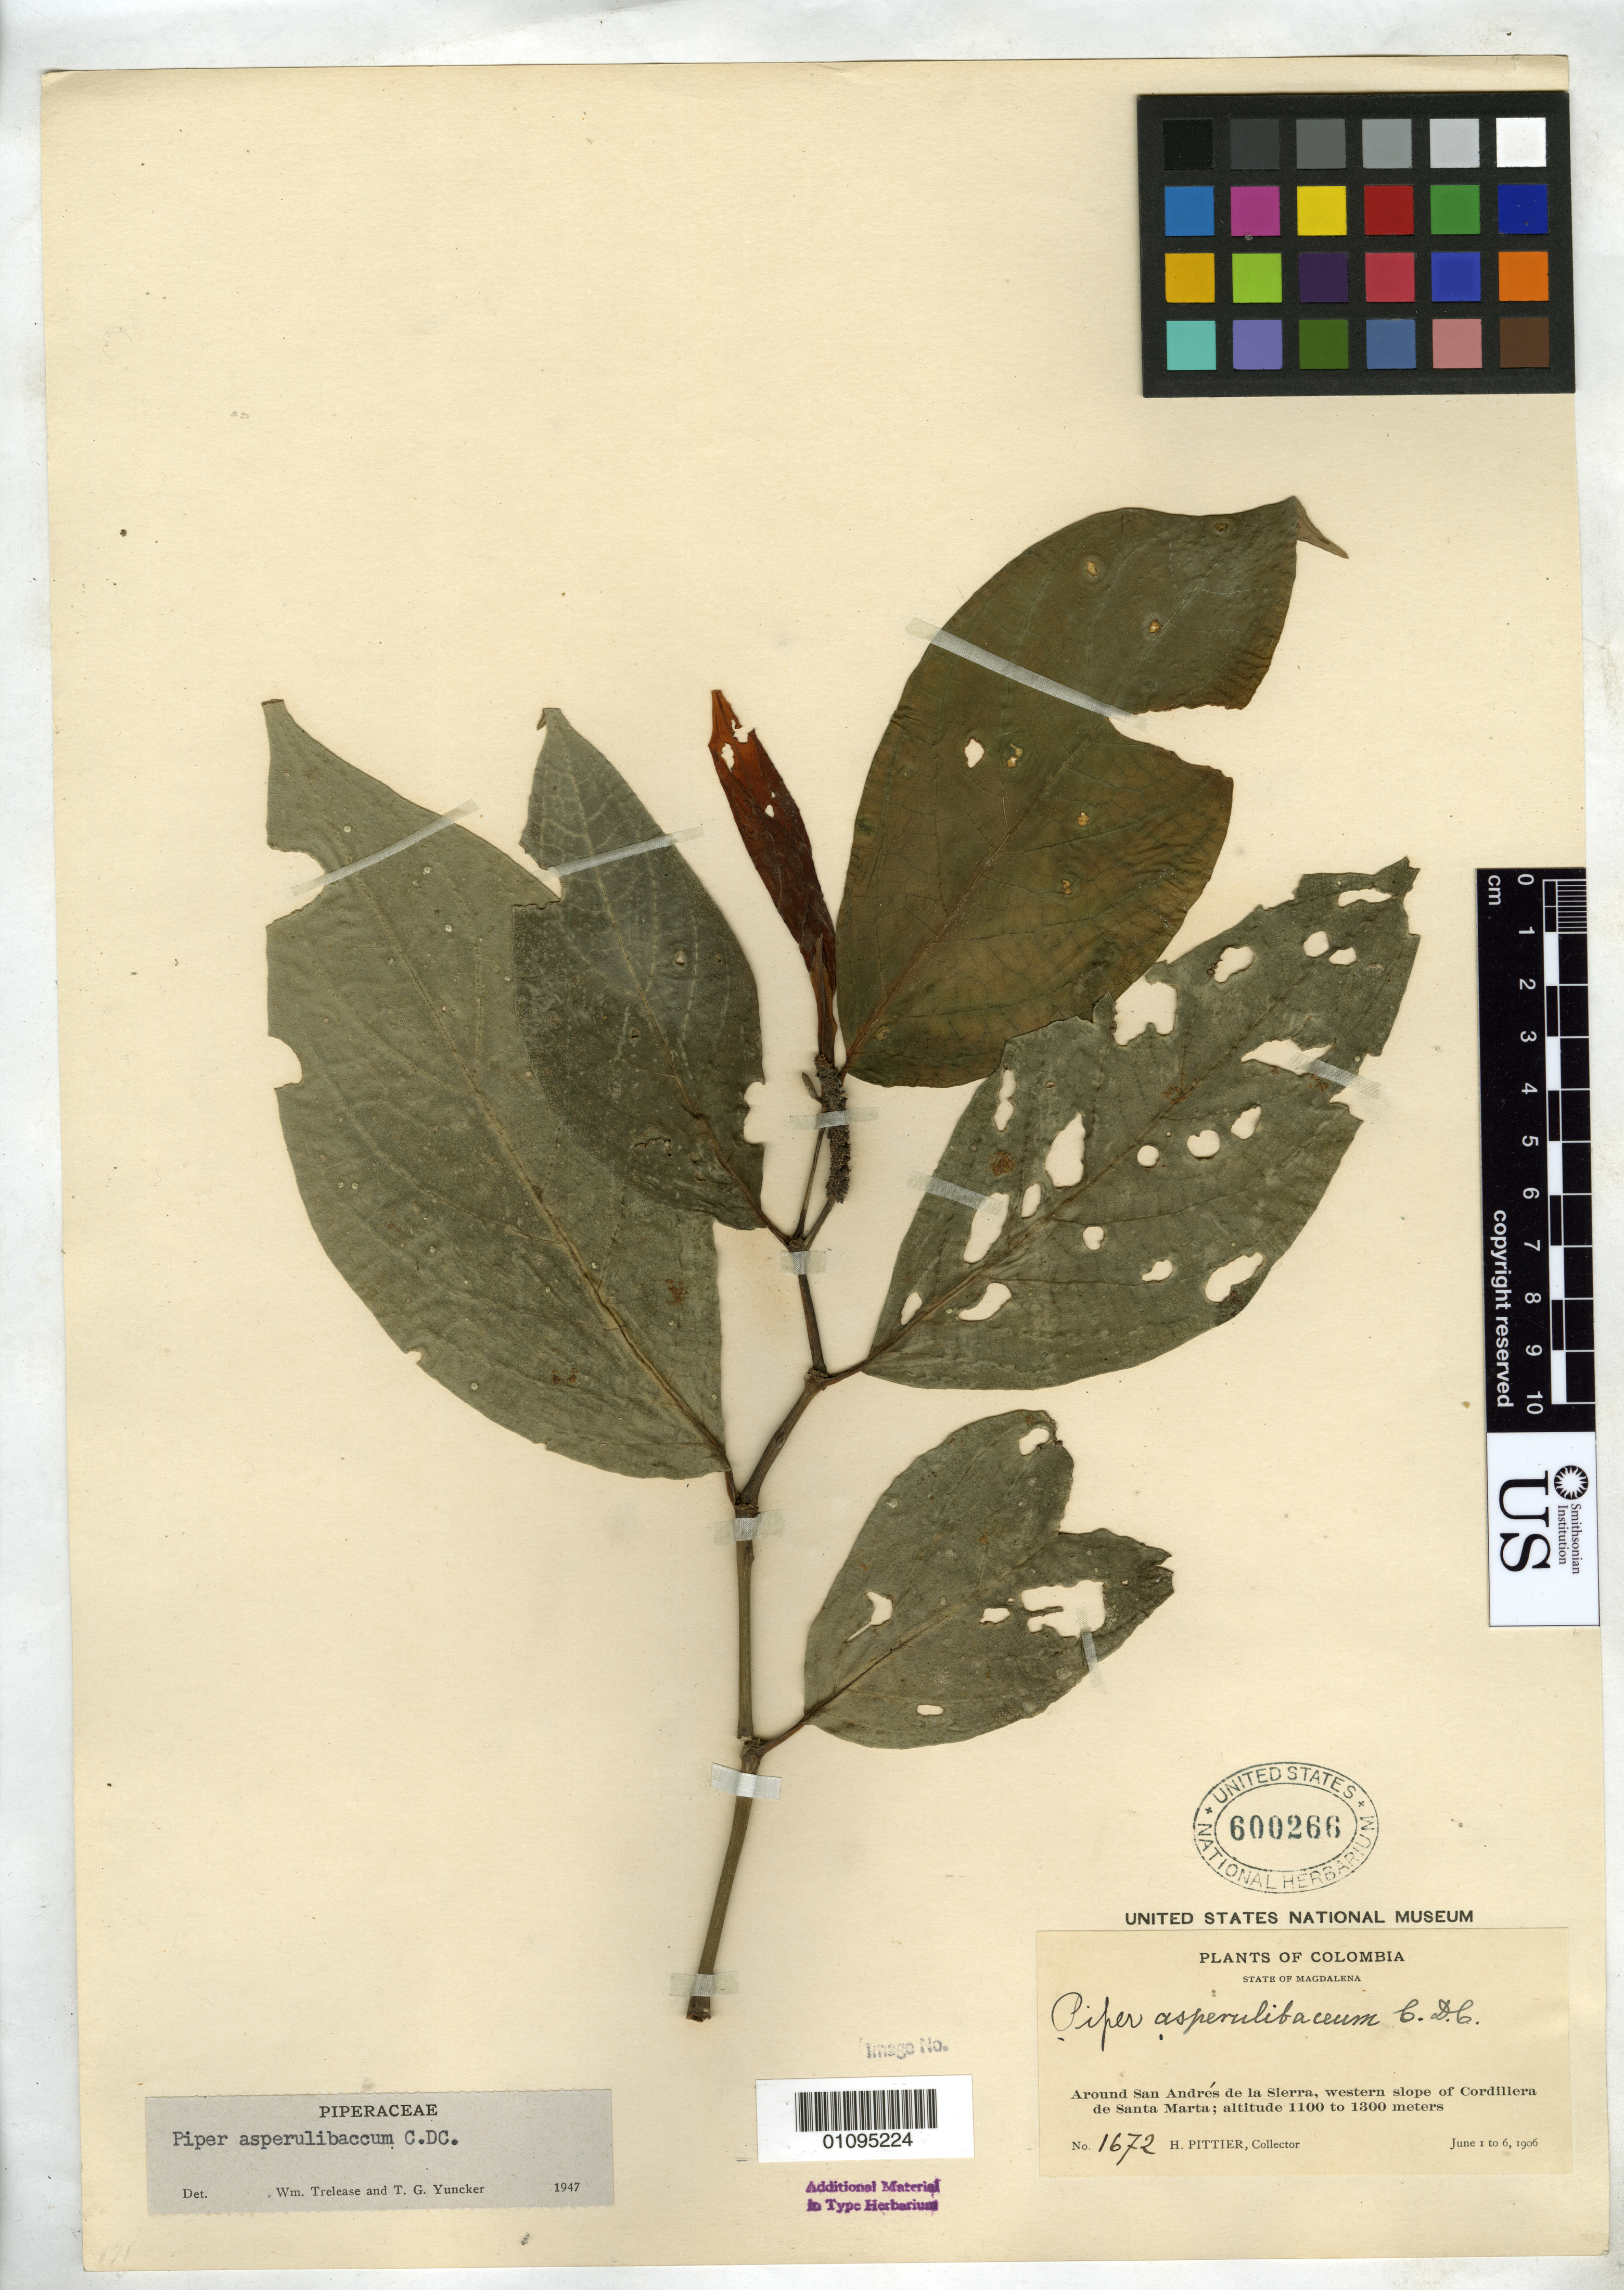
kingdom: Plantae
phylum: Tracheophyta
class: Magnoliopsida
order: Piperales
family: Piperaceae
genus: Piper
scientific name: Piper asperulibaccum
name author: C. DC.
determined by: Trelease, William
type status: Isotype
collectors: H. F. Pittier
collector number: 1672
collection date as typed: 01 Jun 1906 to 06 Jun 1906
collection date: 1906-06-01/1906-06-06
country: Colombia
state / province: Magdalena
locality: San Andres de La Sierra, western slope of Cordillera de Santa Marta.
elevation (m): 1100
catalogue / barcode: US 600266